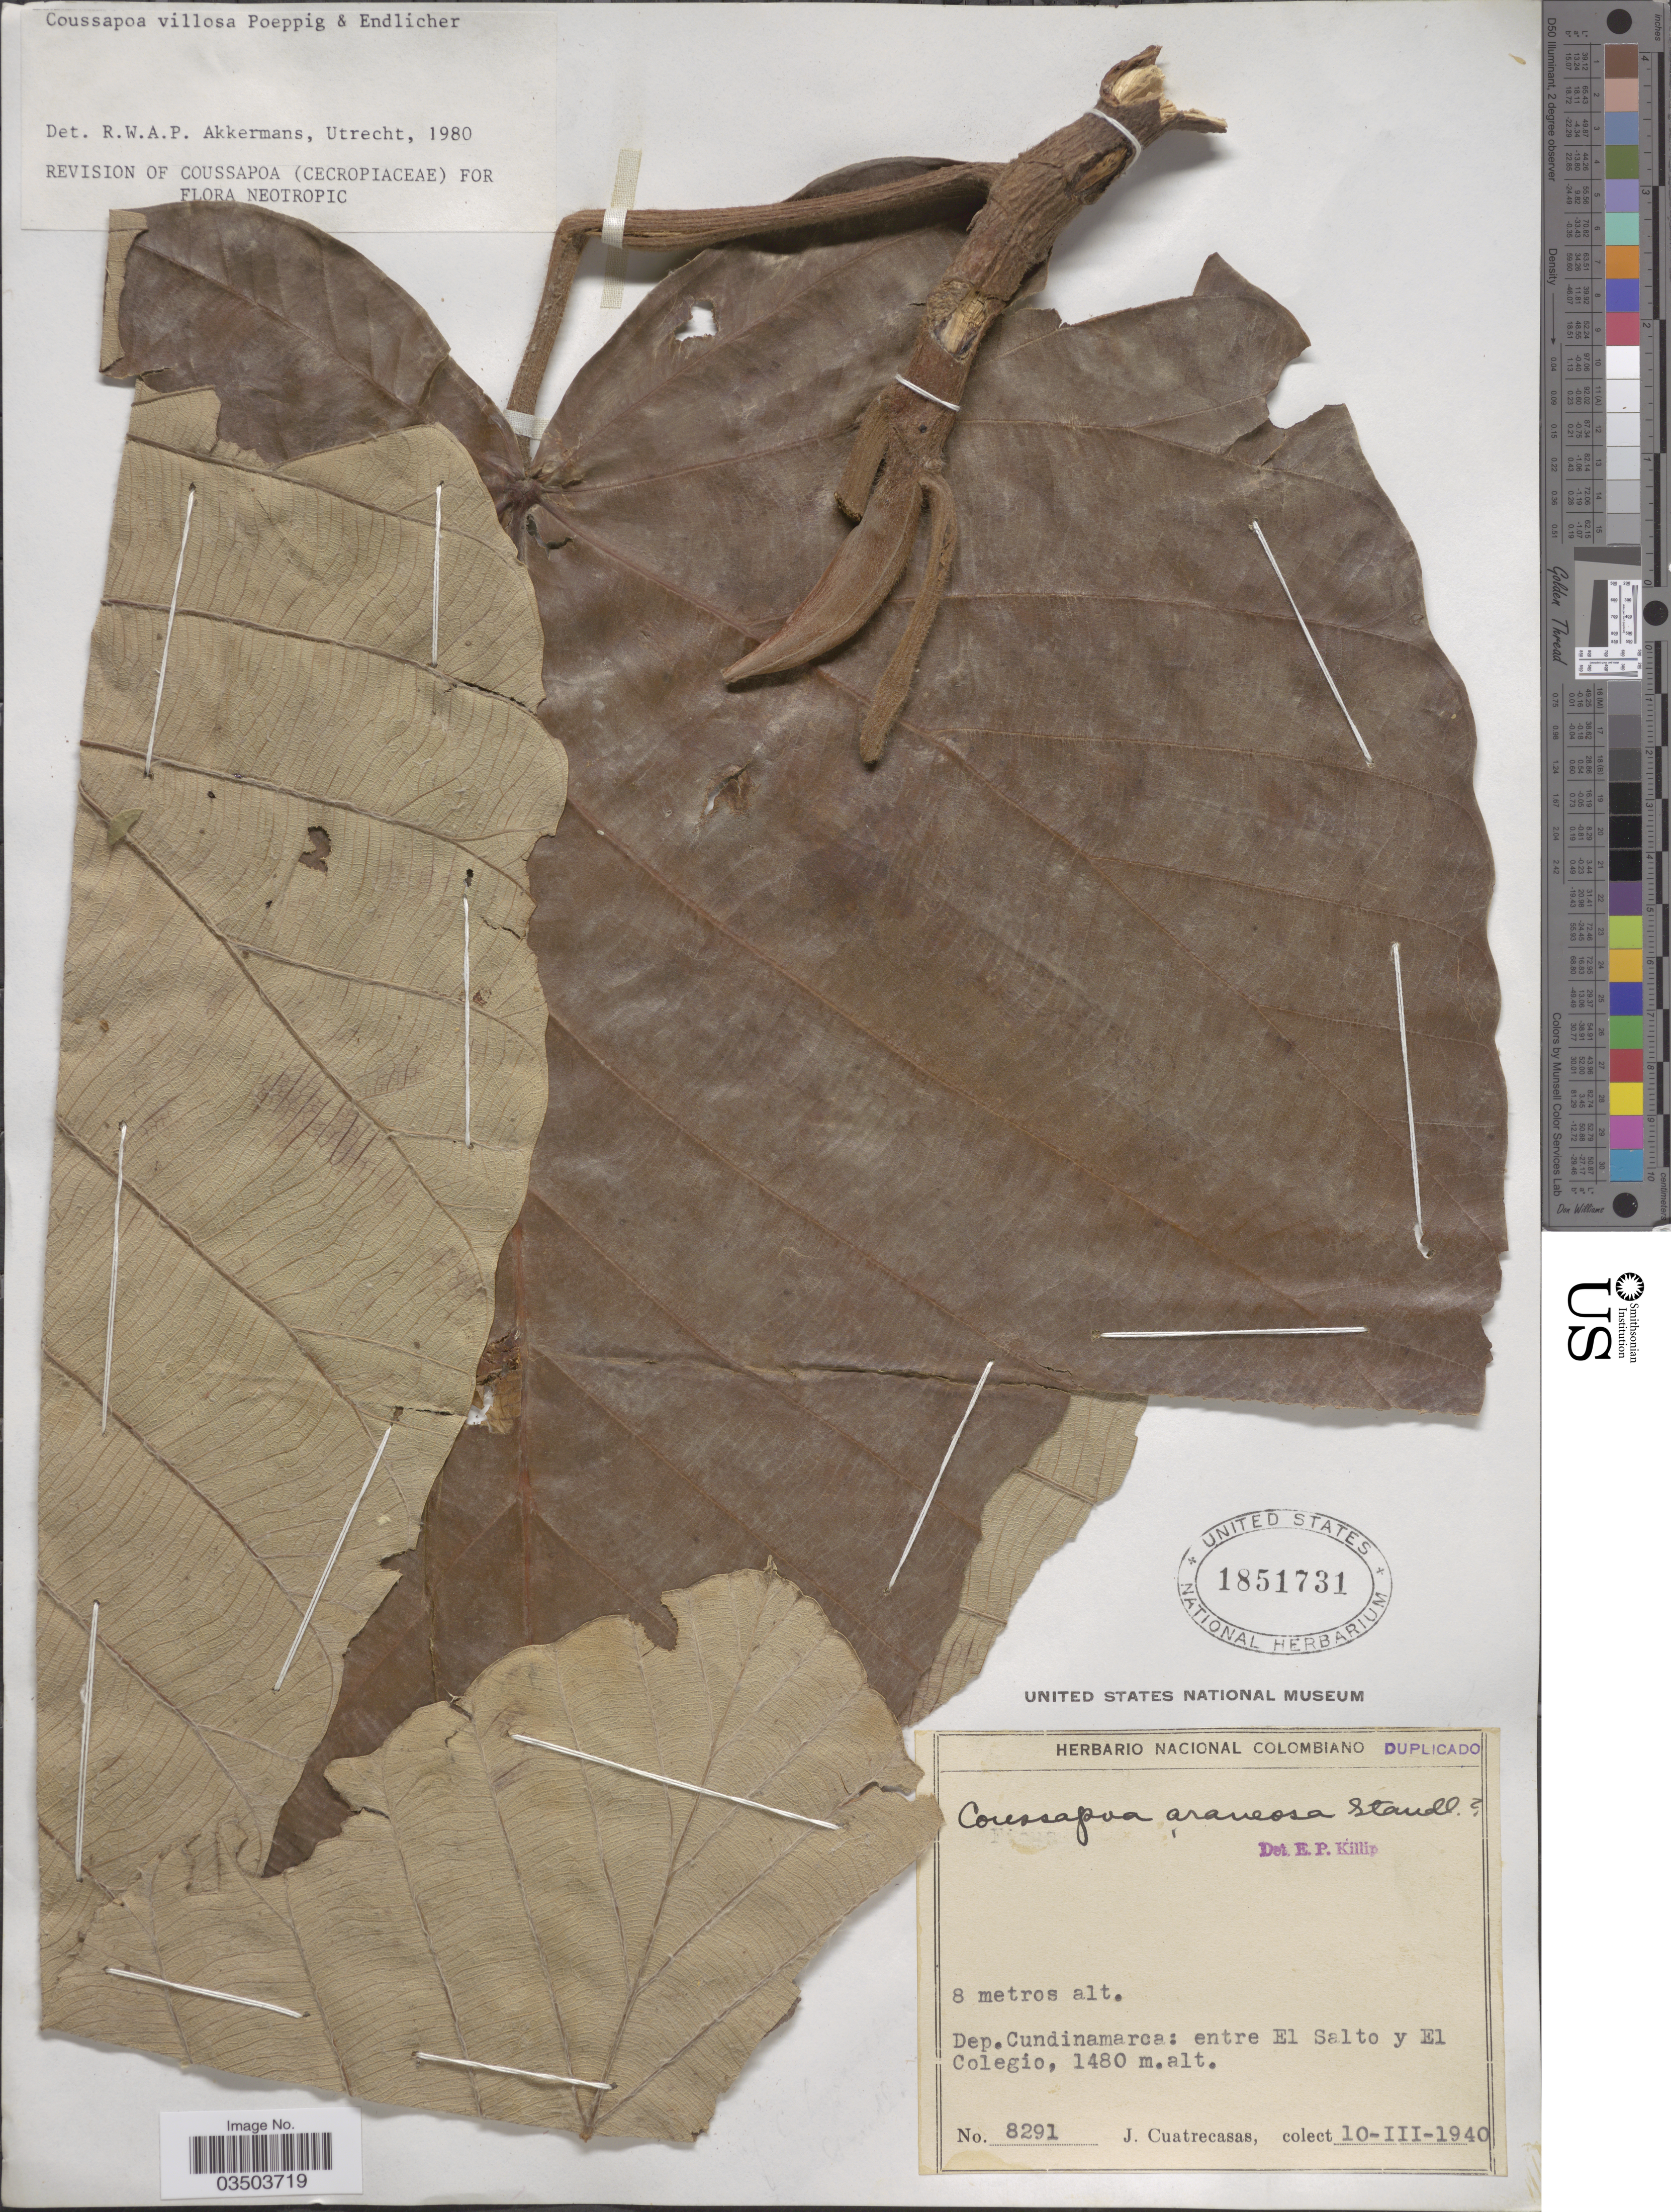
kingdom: Plantae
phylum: Tracheophyta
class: Magnoliopsida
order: Rosales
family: Urticaceae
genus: Coussapoa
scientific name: Coussapoa villosa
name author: Poepp. & Endl.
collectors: J. Cuatrecasas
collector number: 8291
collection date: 1940-03-10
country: Colombia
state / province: Cundinamarca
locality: Dep. Cundinamarca: entre El Salto y El Colegio.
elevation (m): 1480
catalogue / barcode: US 1851731